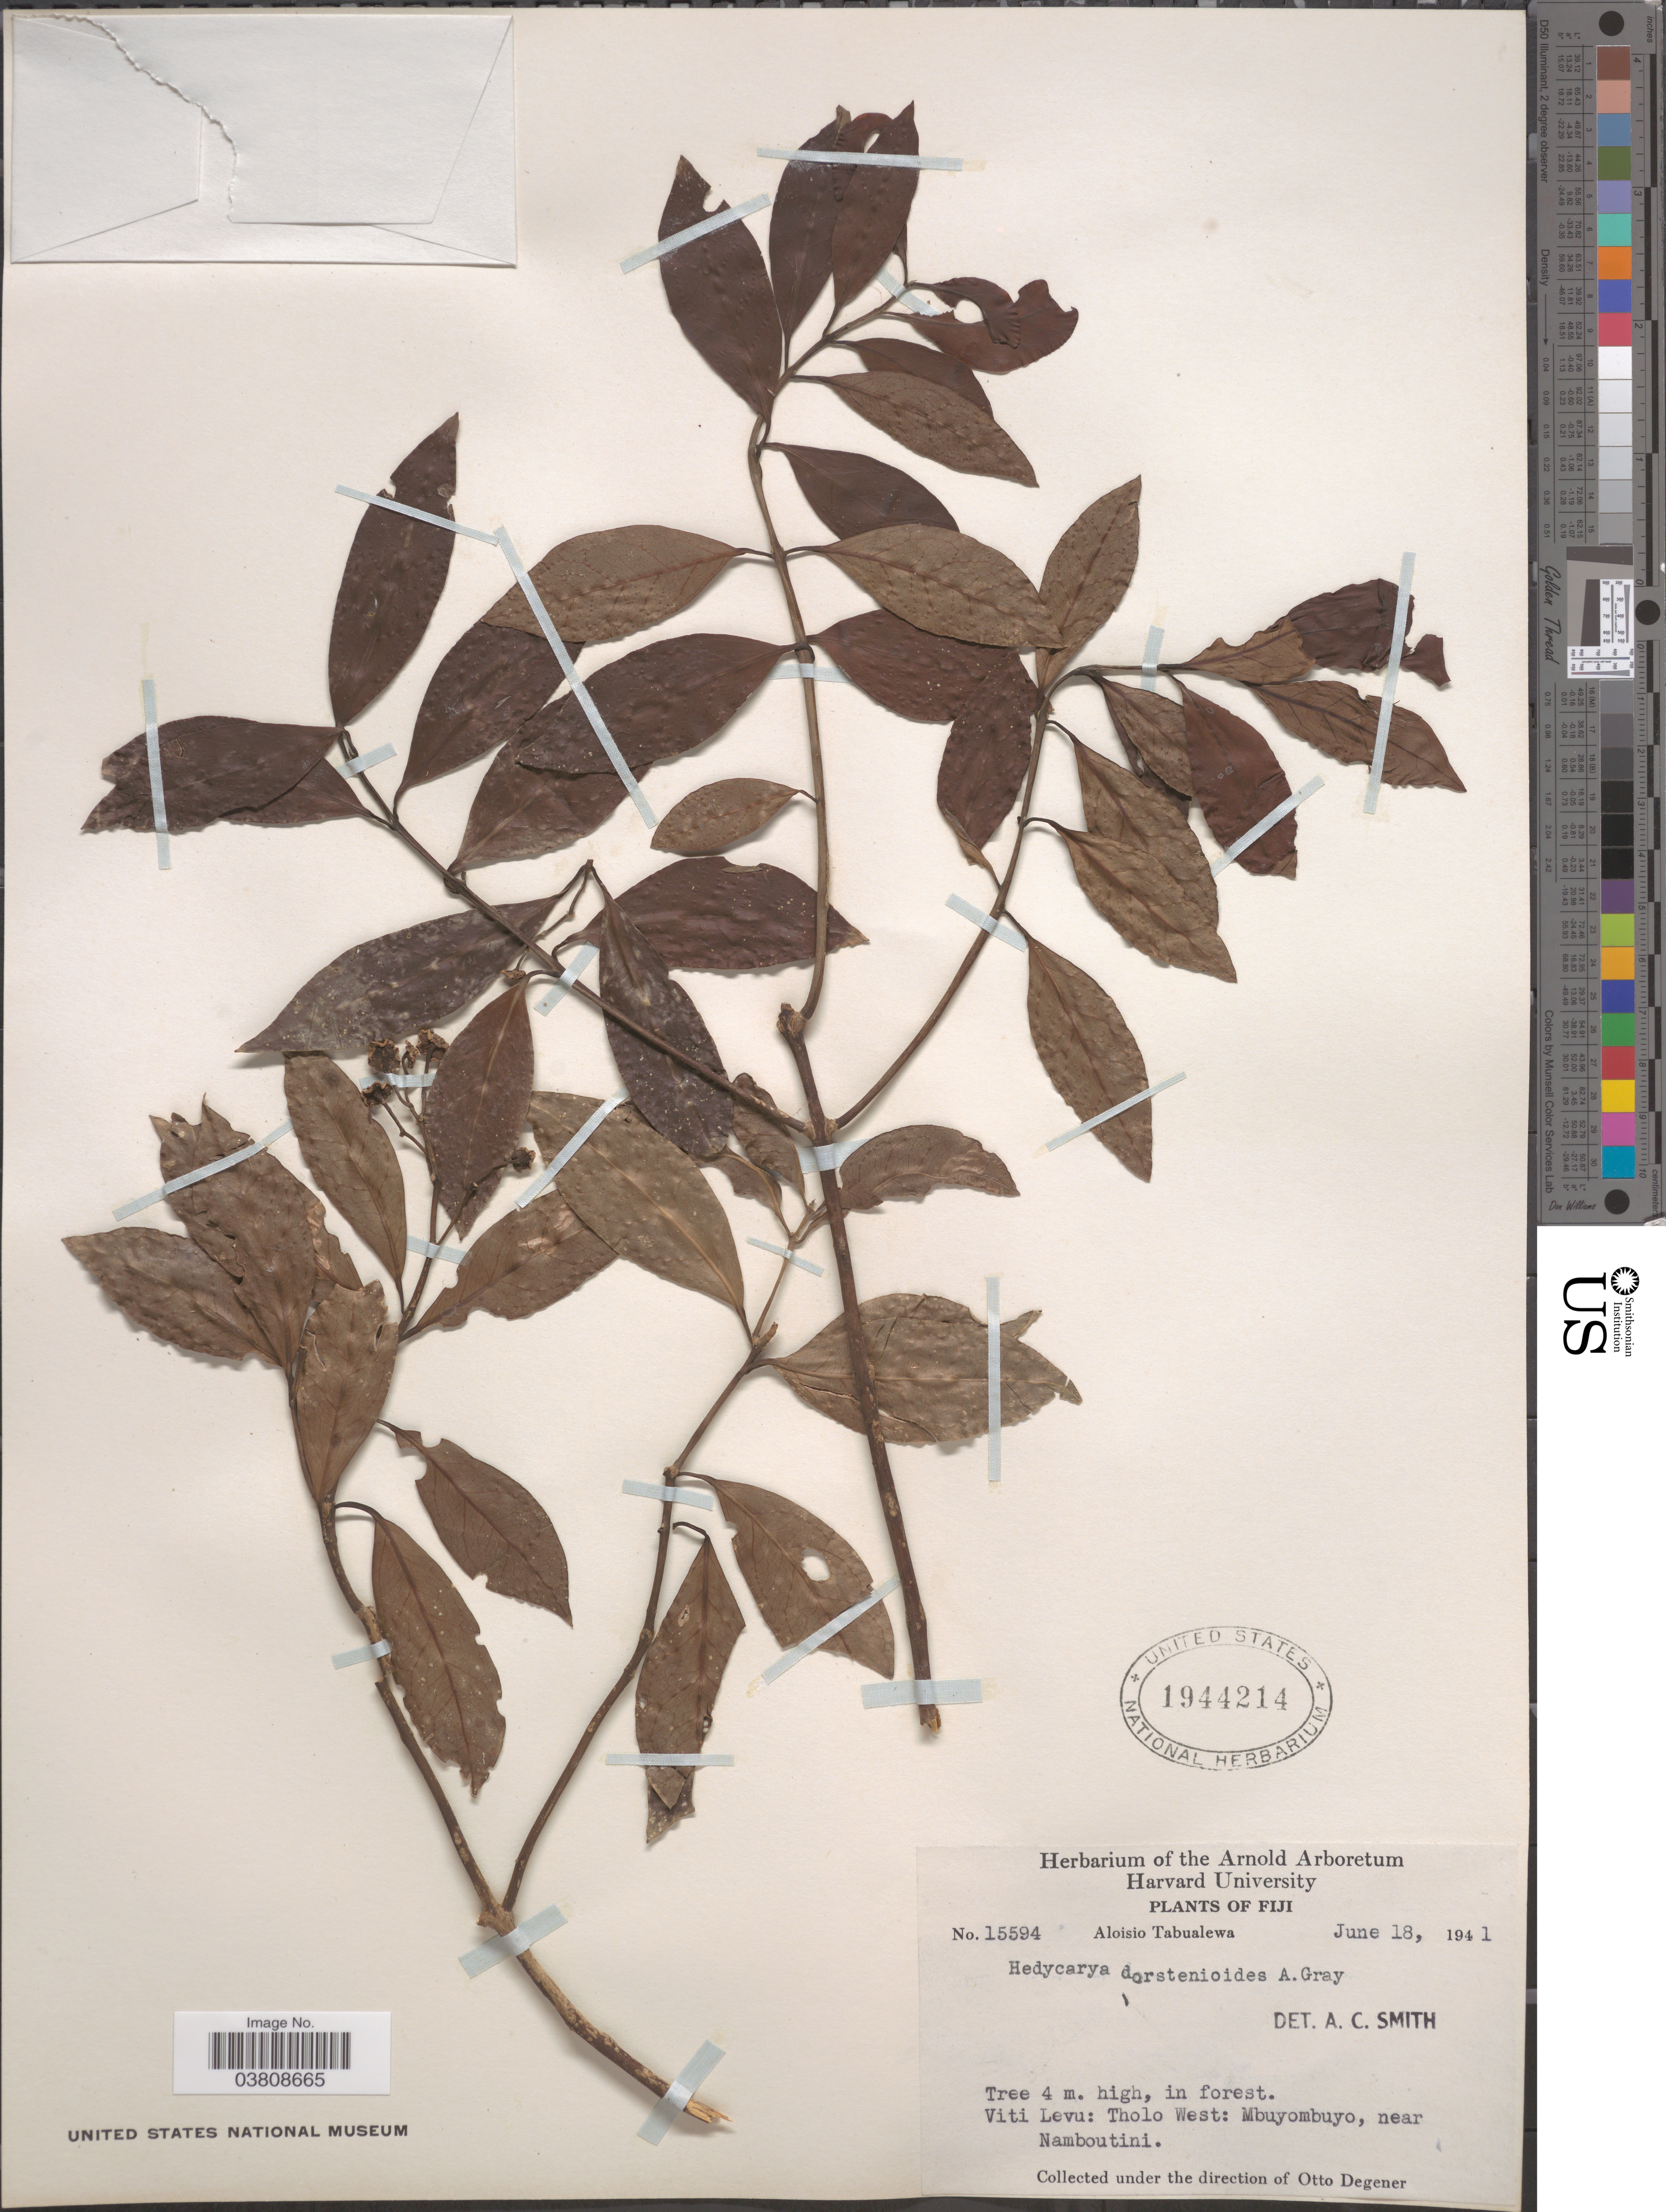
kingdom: Plantae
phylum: Tracheophyta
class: Magnoliopsida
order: Laurales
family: Monimiaceae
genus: Hedycarya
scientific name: Hedycarya dorstenioides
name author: A. Gray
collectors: A. Tabualewa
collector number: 15594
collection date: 1941-06-18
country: Fiji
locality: Viti Levu: Tholo West: Mbuyombuyo, near Namboutini.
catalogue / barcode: US 1944214